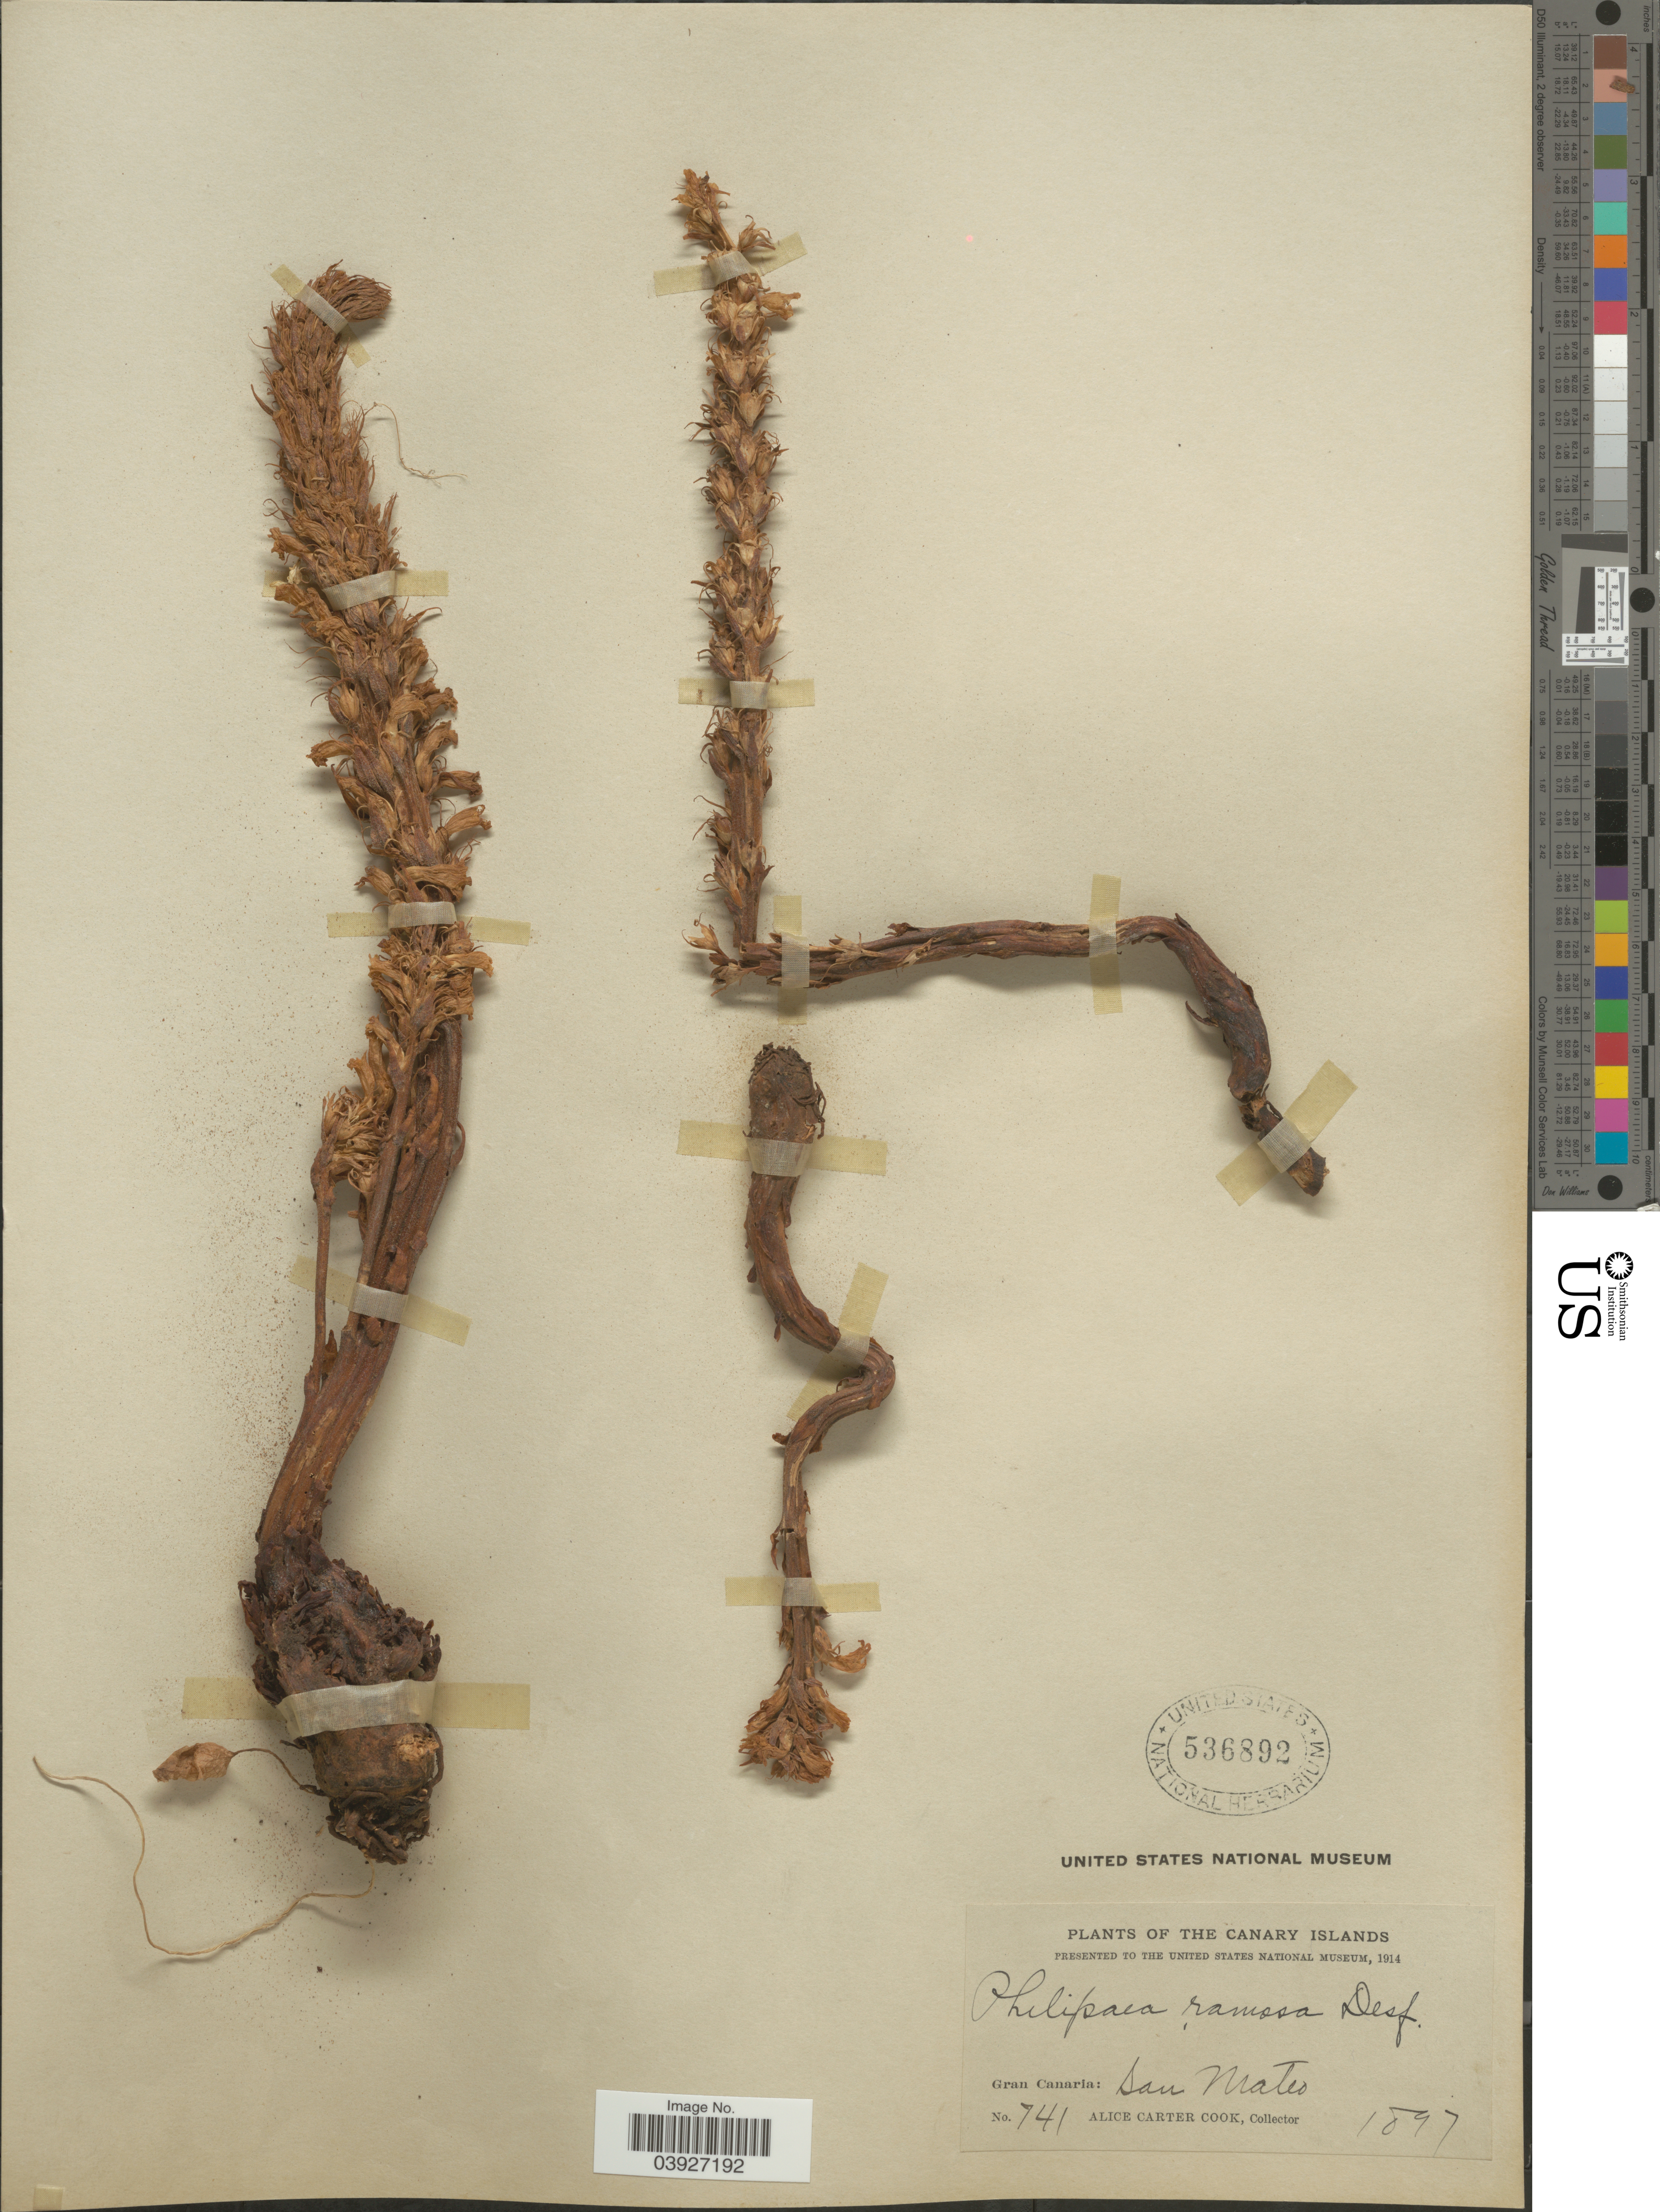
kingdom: Plantae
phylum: Tracheophyta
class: Magnoliopsida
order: Lamiales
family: Orobanchaceae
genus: Orobanche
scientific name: Orobanche ramosa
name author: L.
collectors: Alice C. Cook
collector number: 741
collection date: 1897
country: Spain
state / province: Canarias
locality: The Canary Islands. Gran Canaria: San Mateo.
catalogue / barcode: US 536892